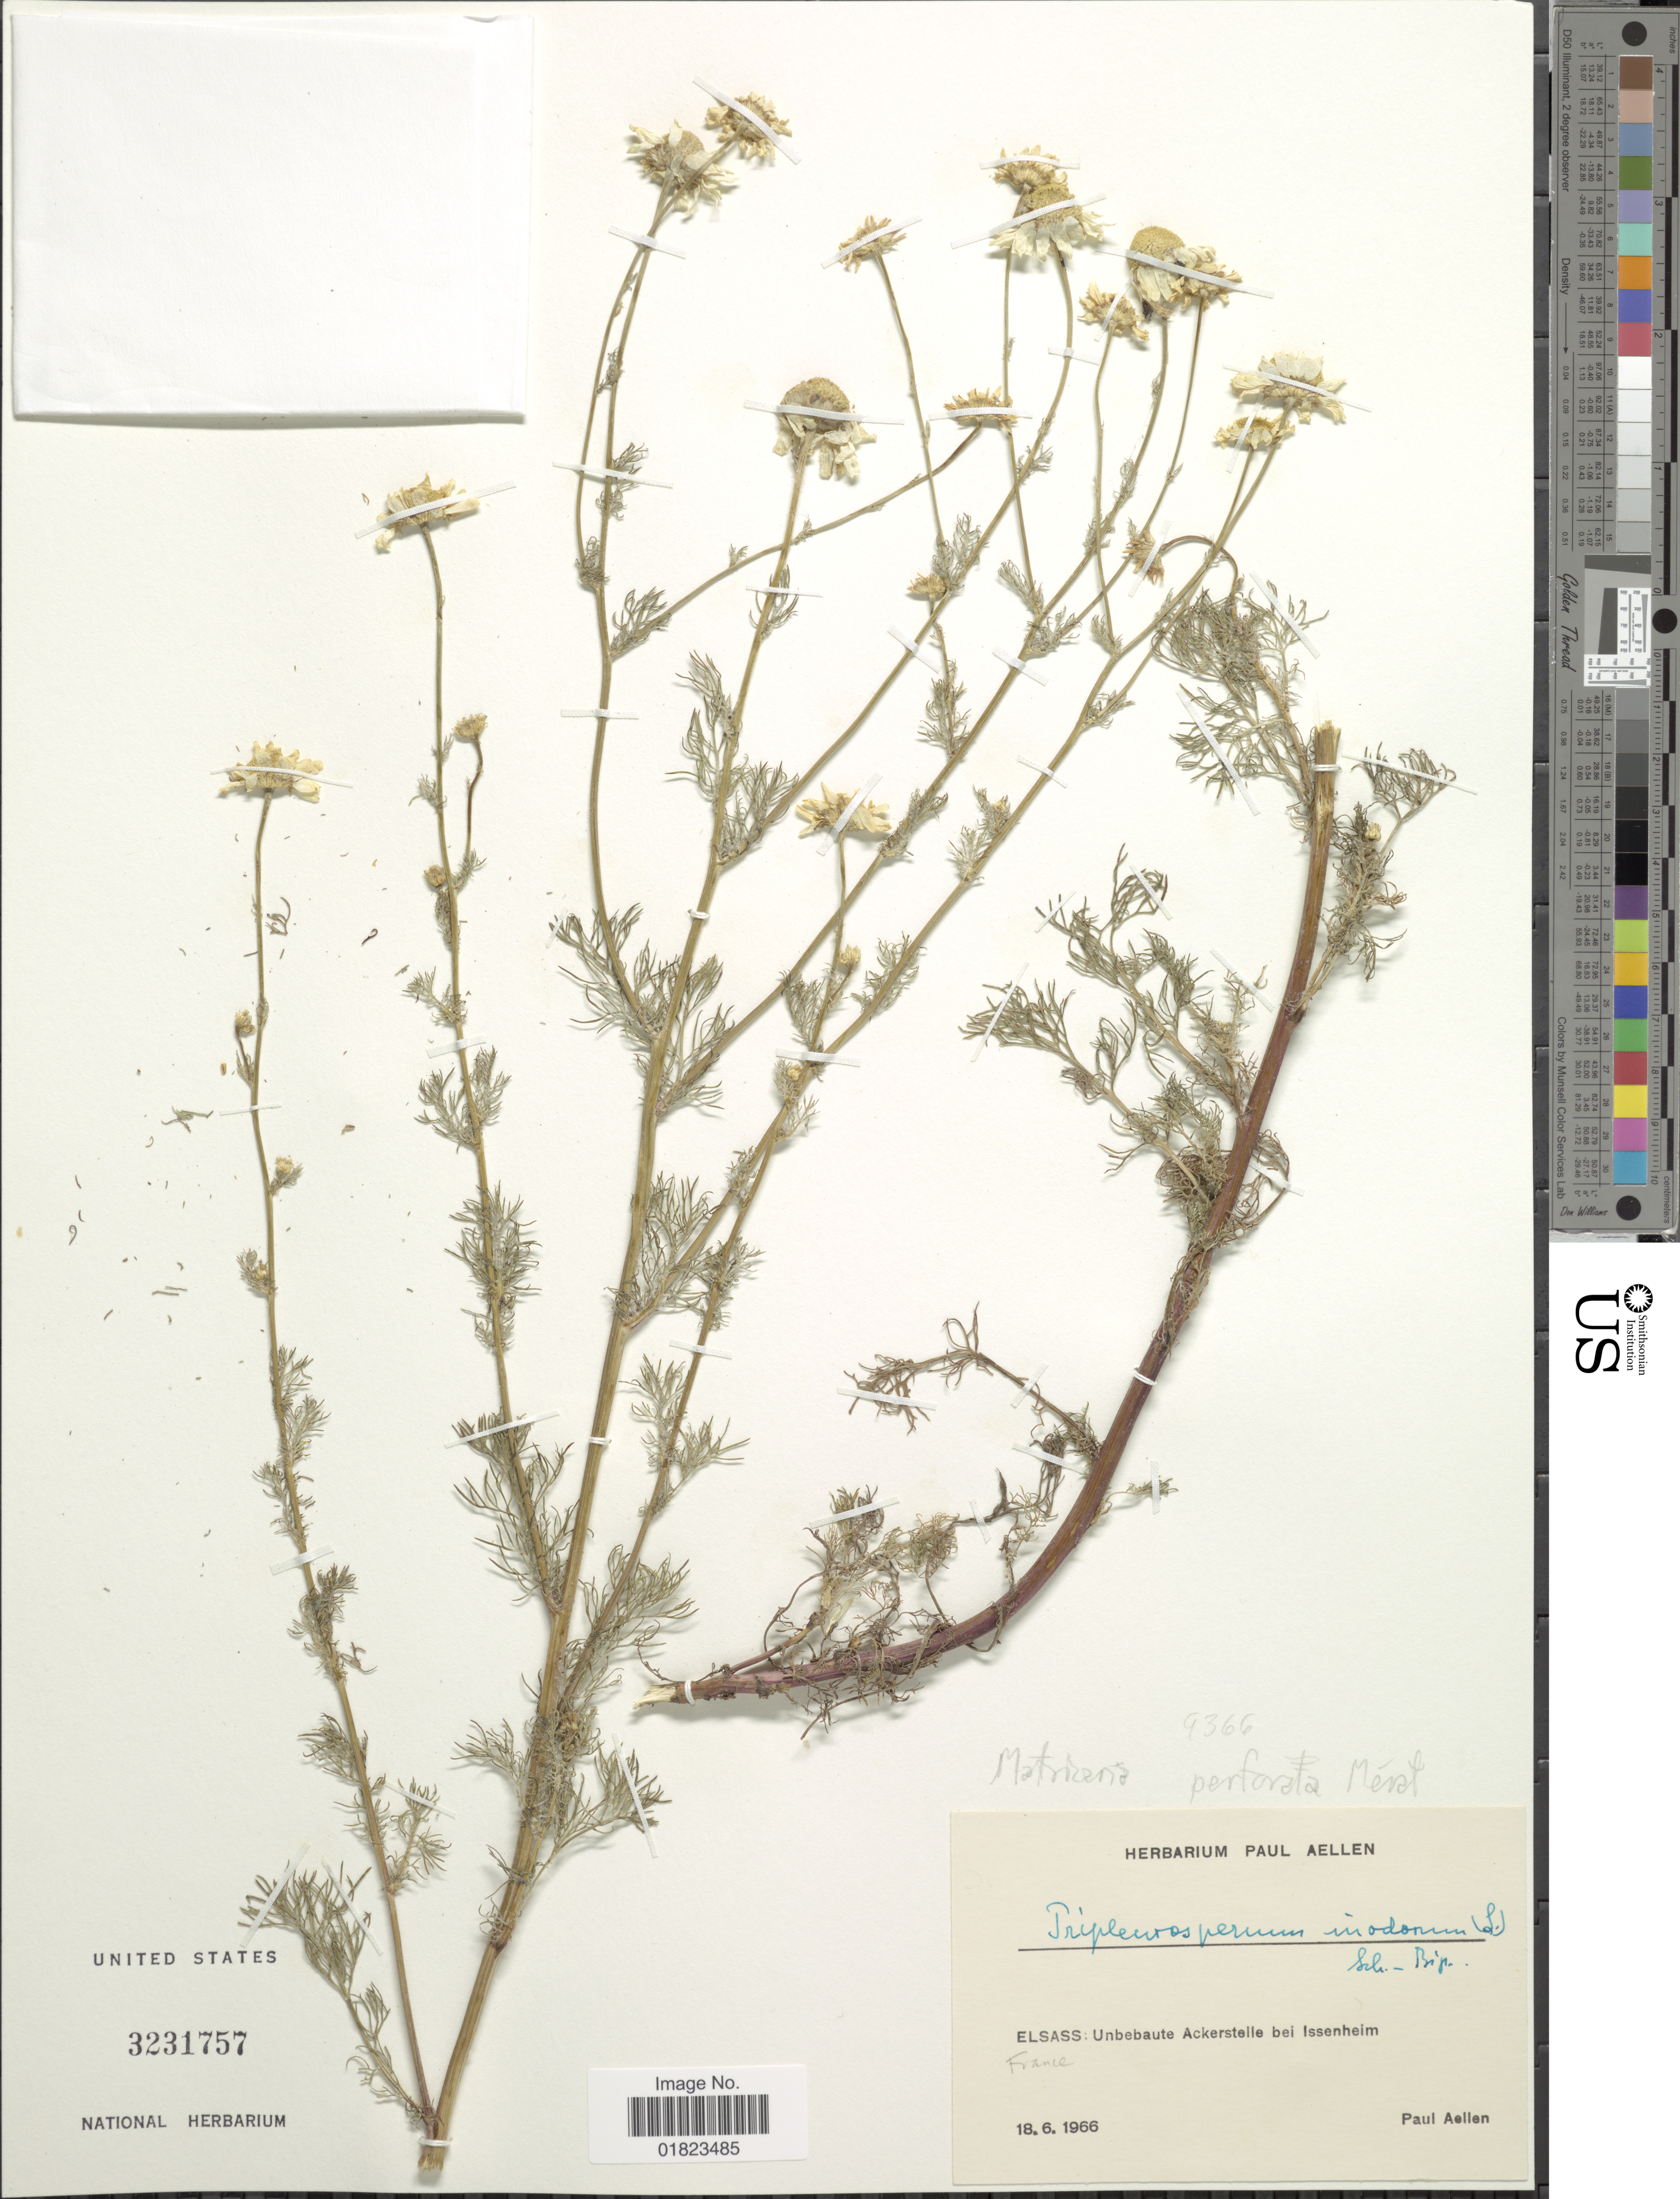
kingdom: Plantae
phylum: Tracheophyta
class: Magnoliopsida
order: Asterales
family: Asteraceae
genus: Tripleurospermum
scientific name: Tripleurospermum perforatum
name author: (Mérat) Laínz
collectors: P. Aellen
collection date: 1966-06-18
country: France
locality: Elsass: Unbebaute Ackerstelle bei Issenheim.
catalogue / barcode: US 3231757